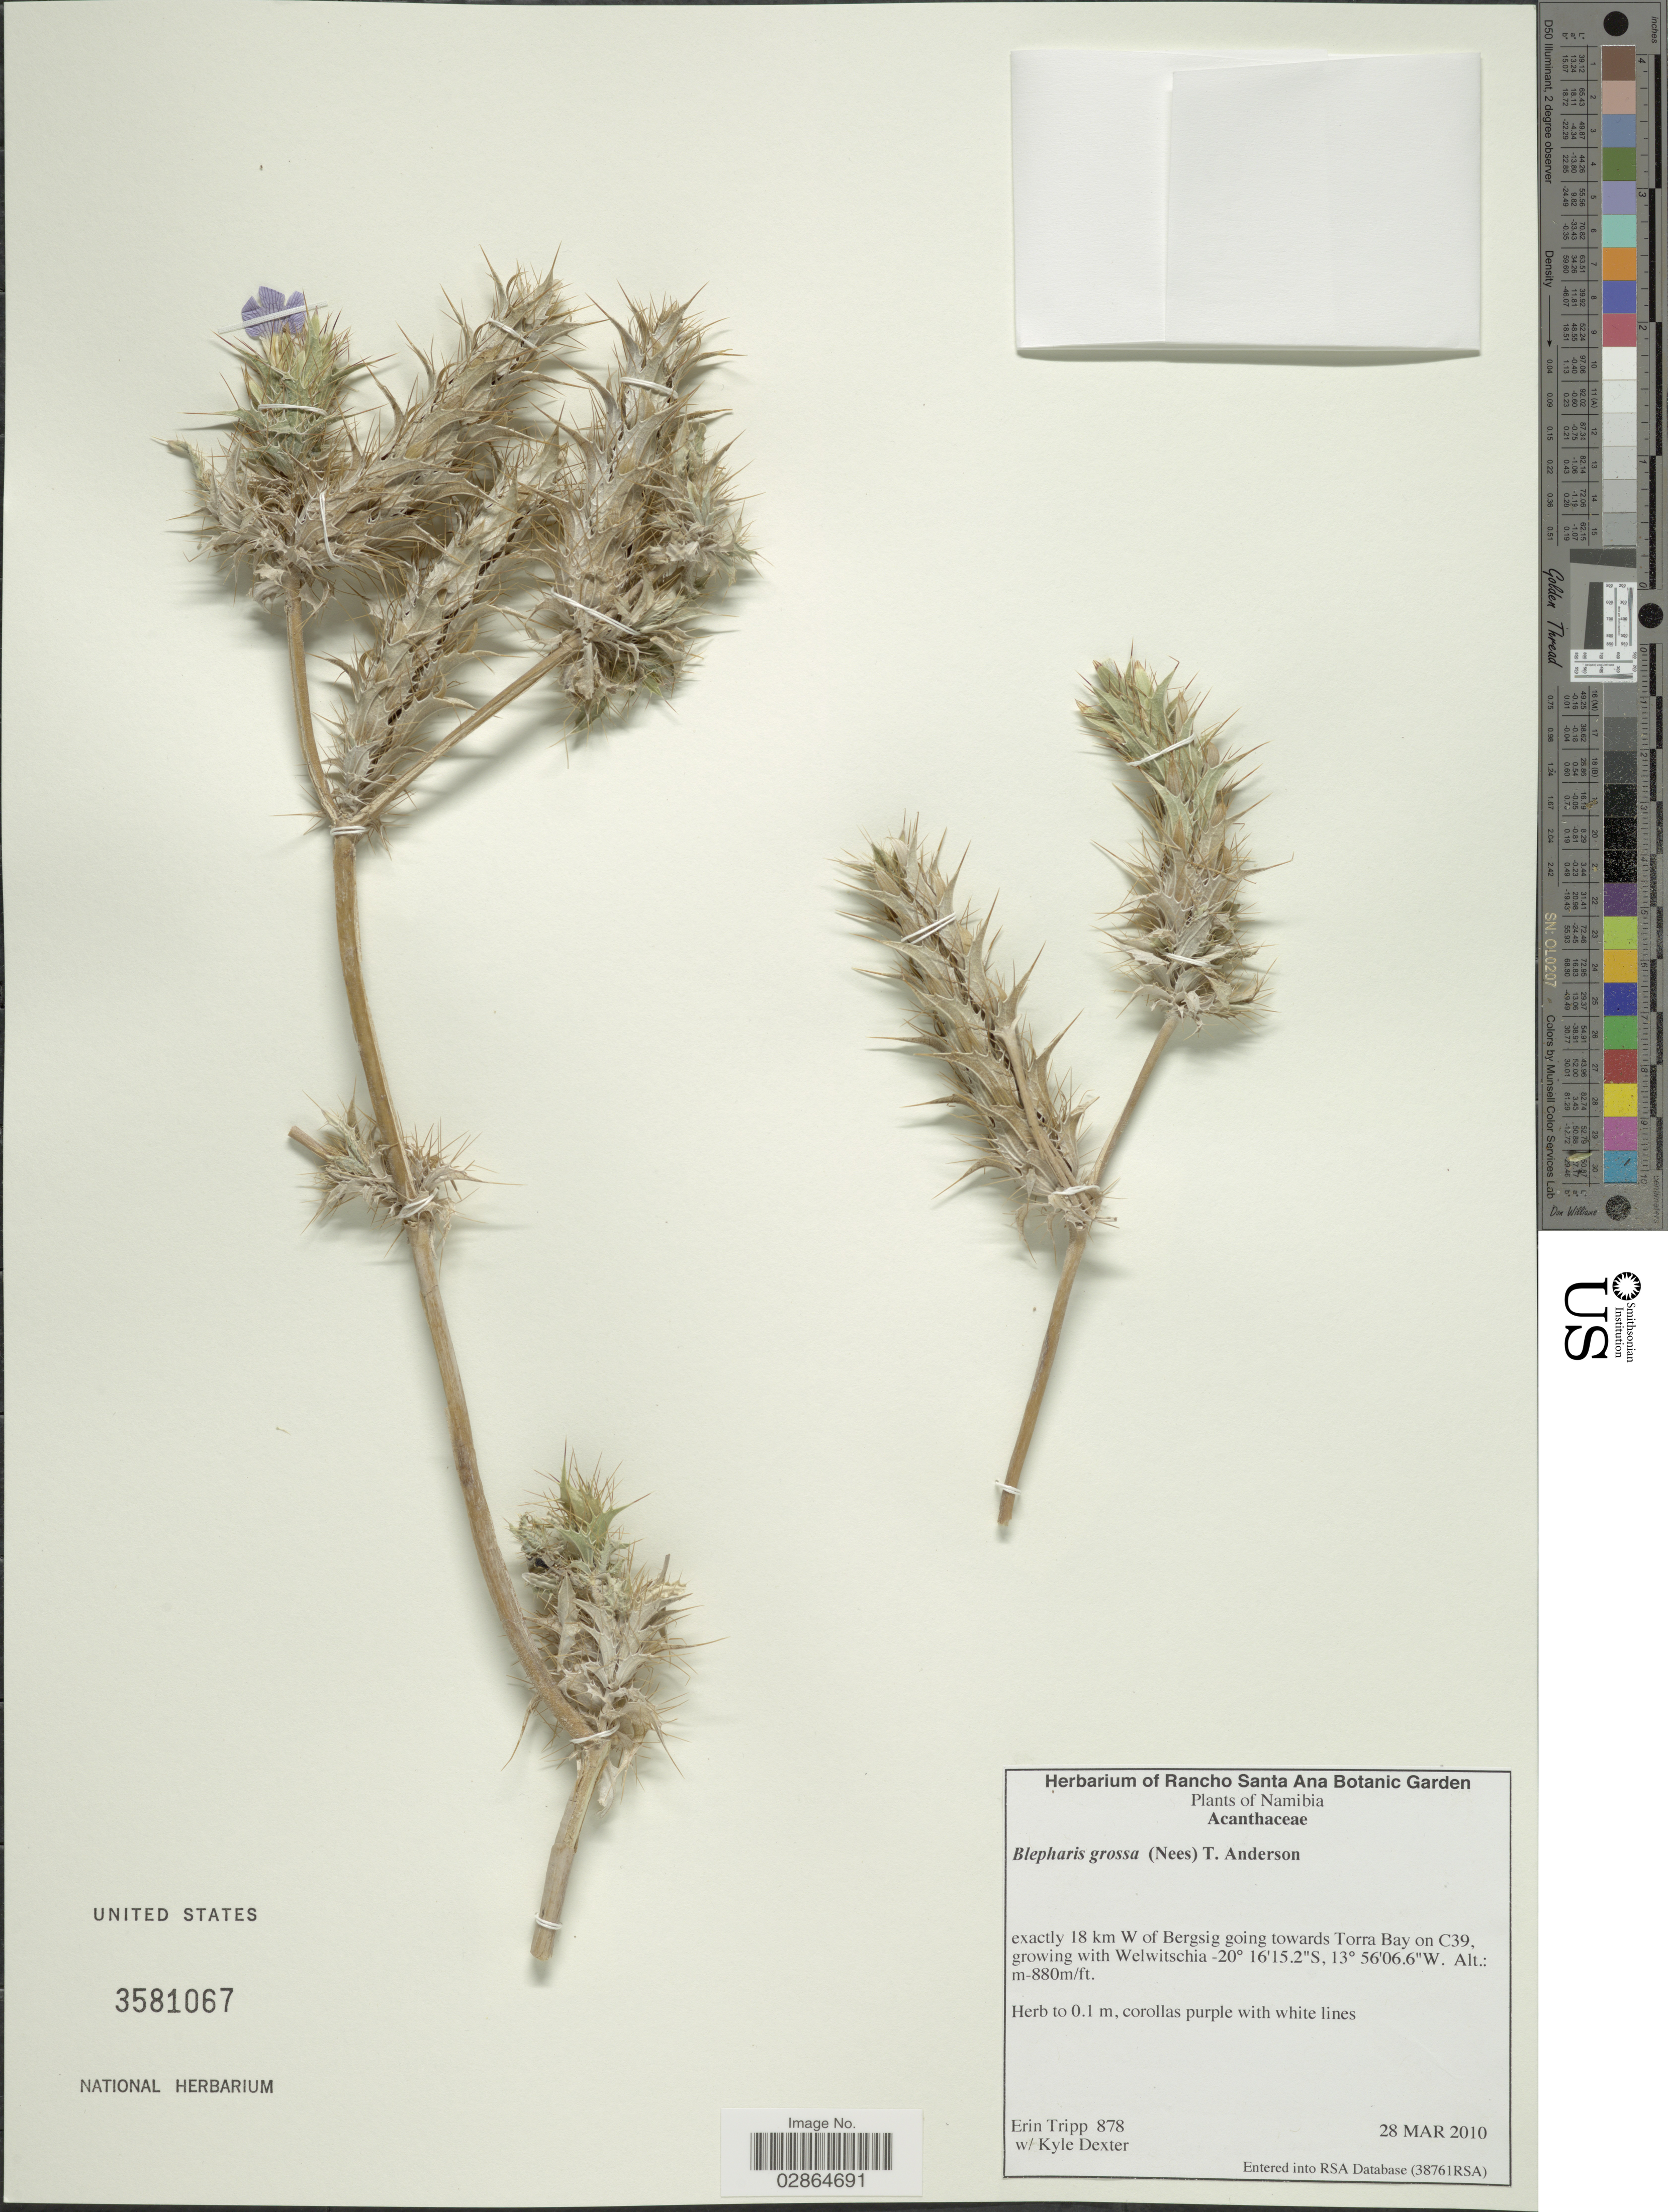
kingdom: Plantae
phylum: Tracheophyta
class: Magnoliopsida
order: Lamiales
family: Acanthaceae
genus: Blepharis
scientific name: Blepharis grossa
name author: (Nees) T. Anderson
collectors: E. Tripp & K. Dexter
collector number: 878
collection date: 2010-03-28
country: Namibia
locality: Exactly 18 km W of Bergsig going towards Torra Bay on C39, growning with Welwitschia.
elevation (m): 880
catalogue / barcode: US 3581067